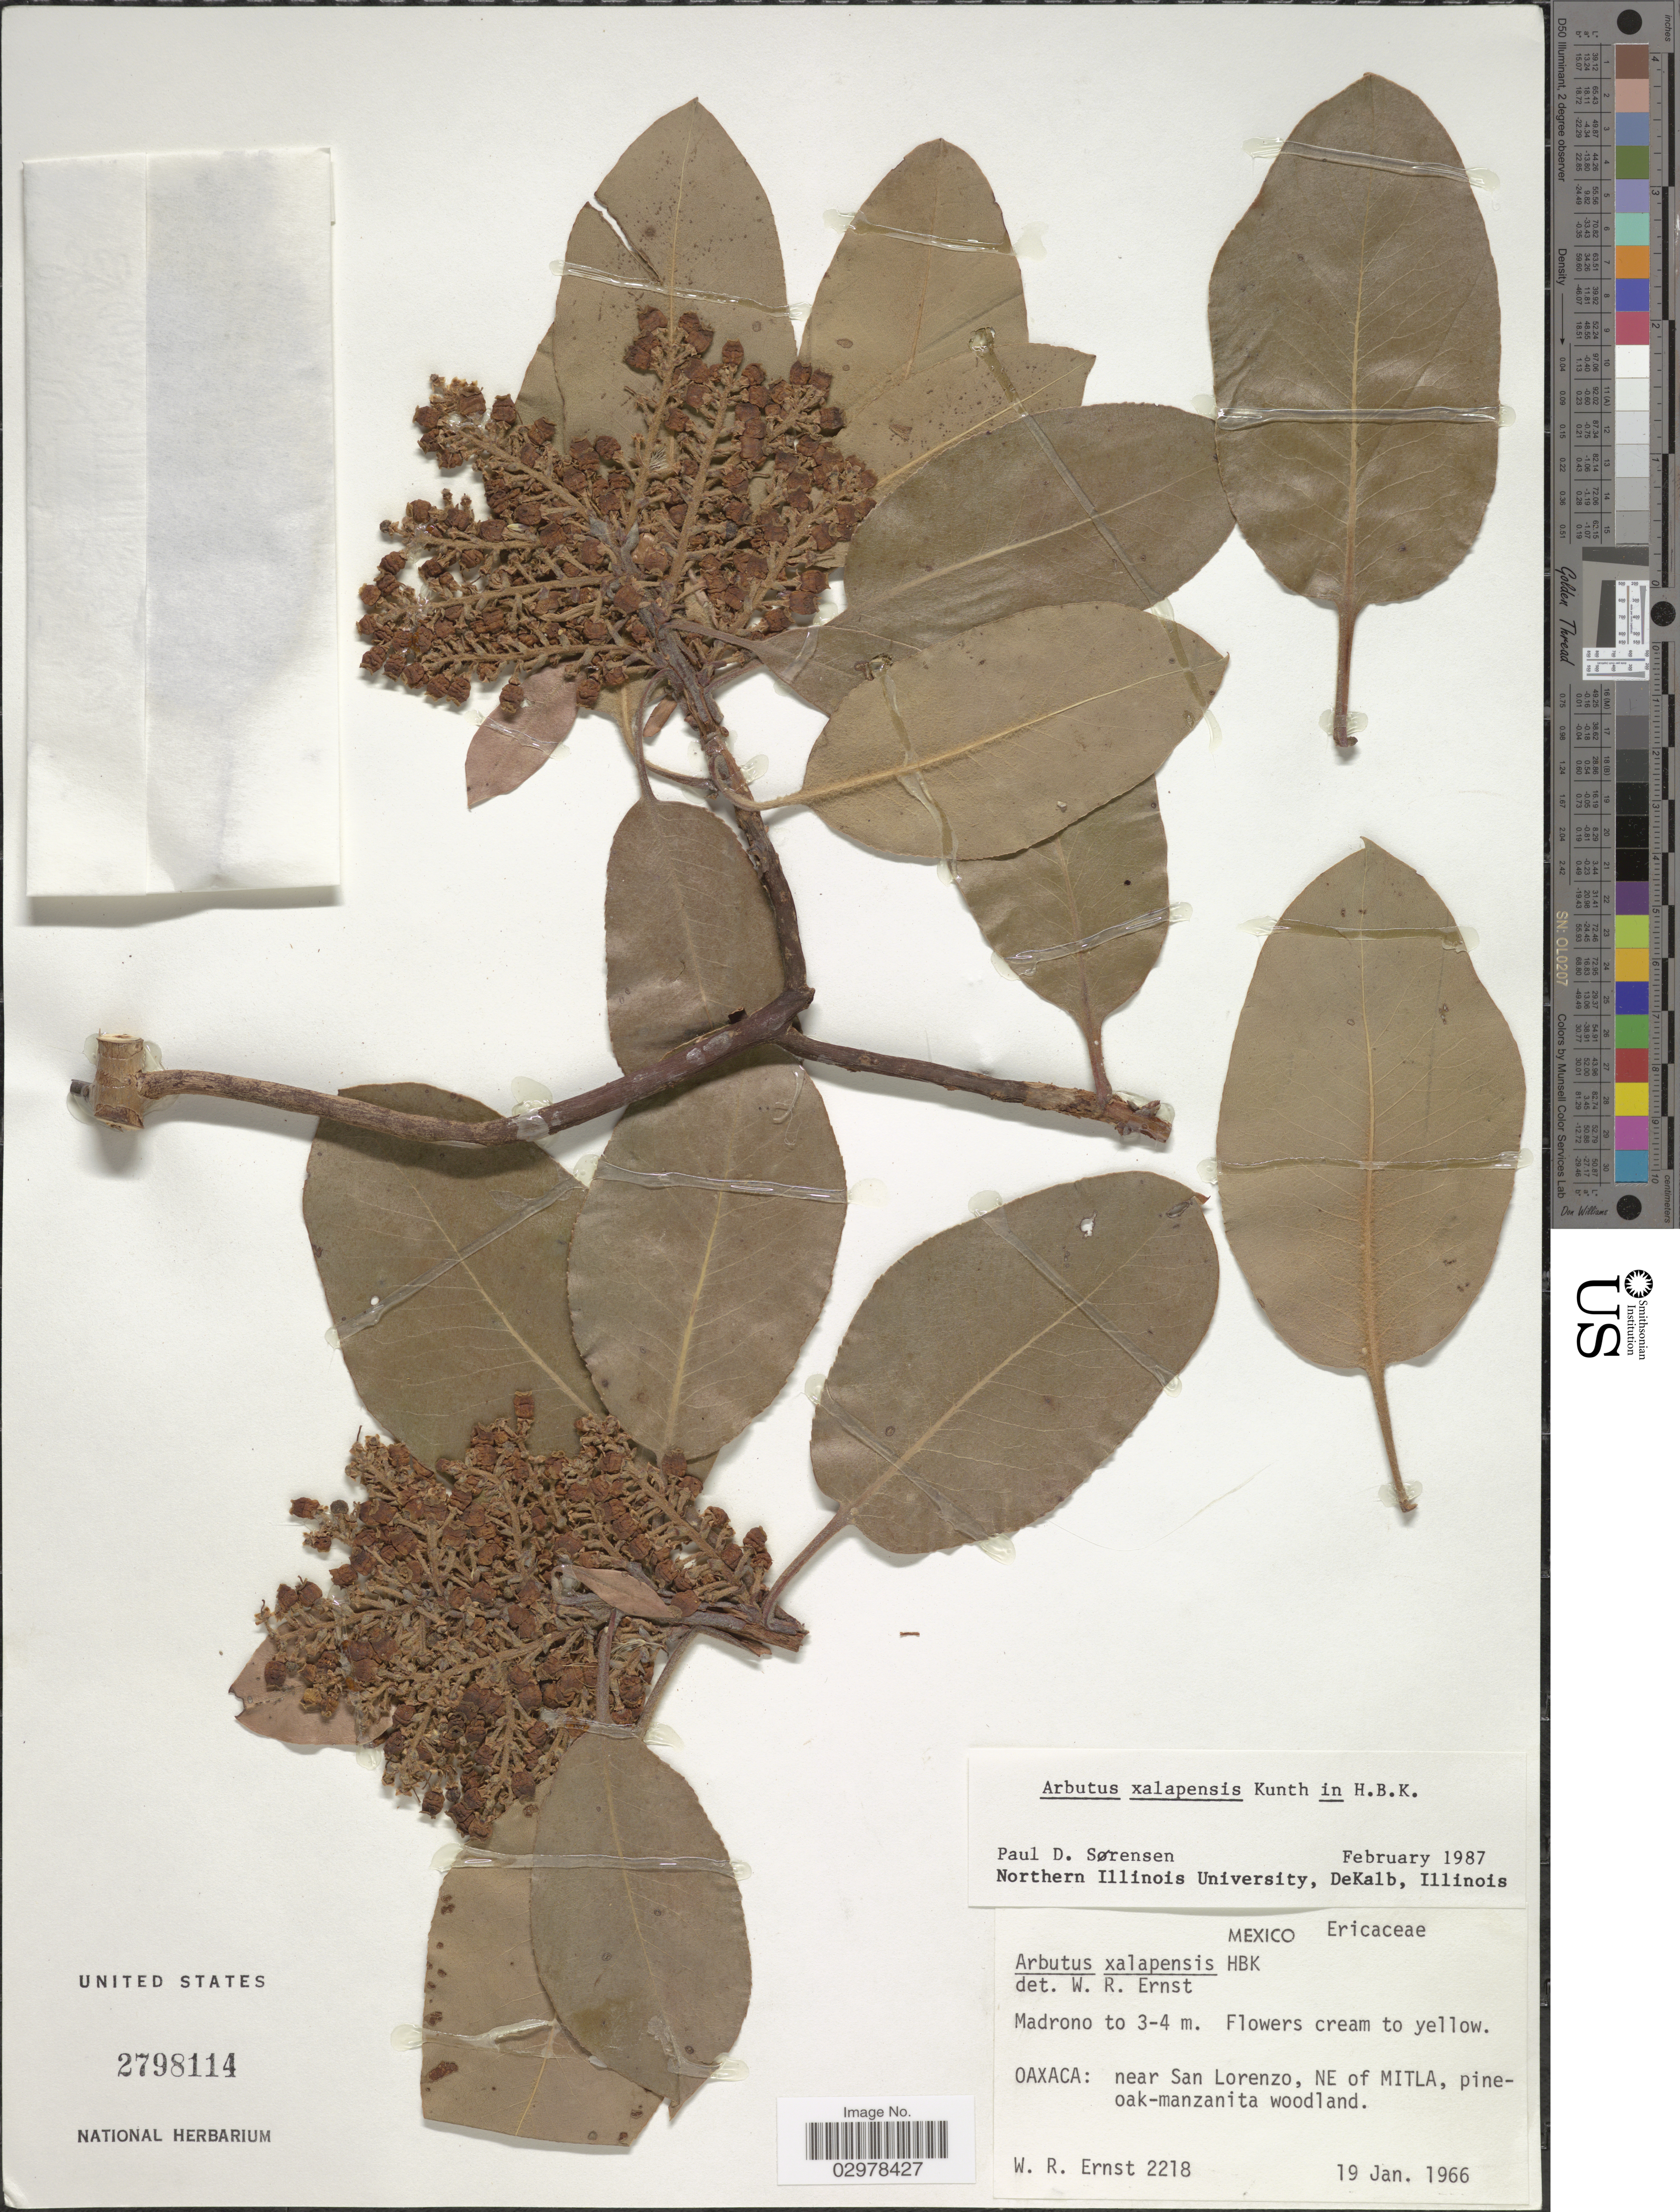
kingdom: Plantae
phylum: Tracheophyta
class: Magnoliopsida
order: Ericales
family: Ericaceae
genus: Arbutus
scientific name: Arbutus xalapensis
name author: Kunth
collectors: W. R. Ernst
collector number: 2218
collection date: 1966-01-19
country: Mexico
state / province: Oaxaca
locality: Near San Lorenzo, NE of Mitla.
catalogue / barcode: US 2798114